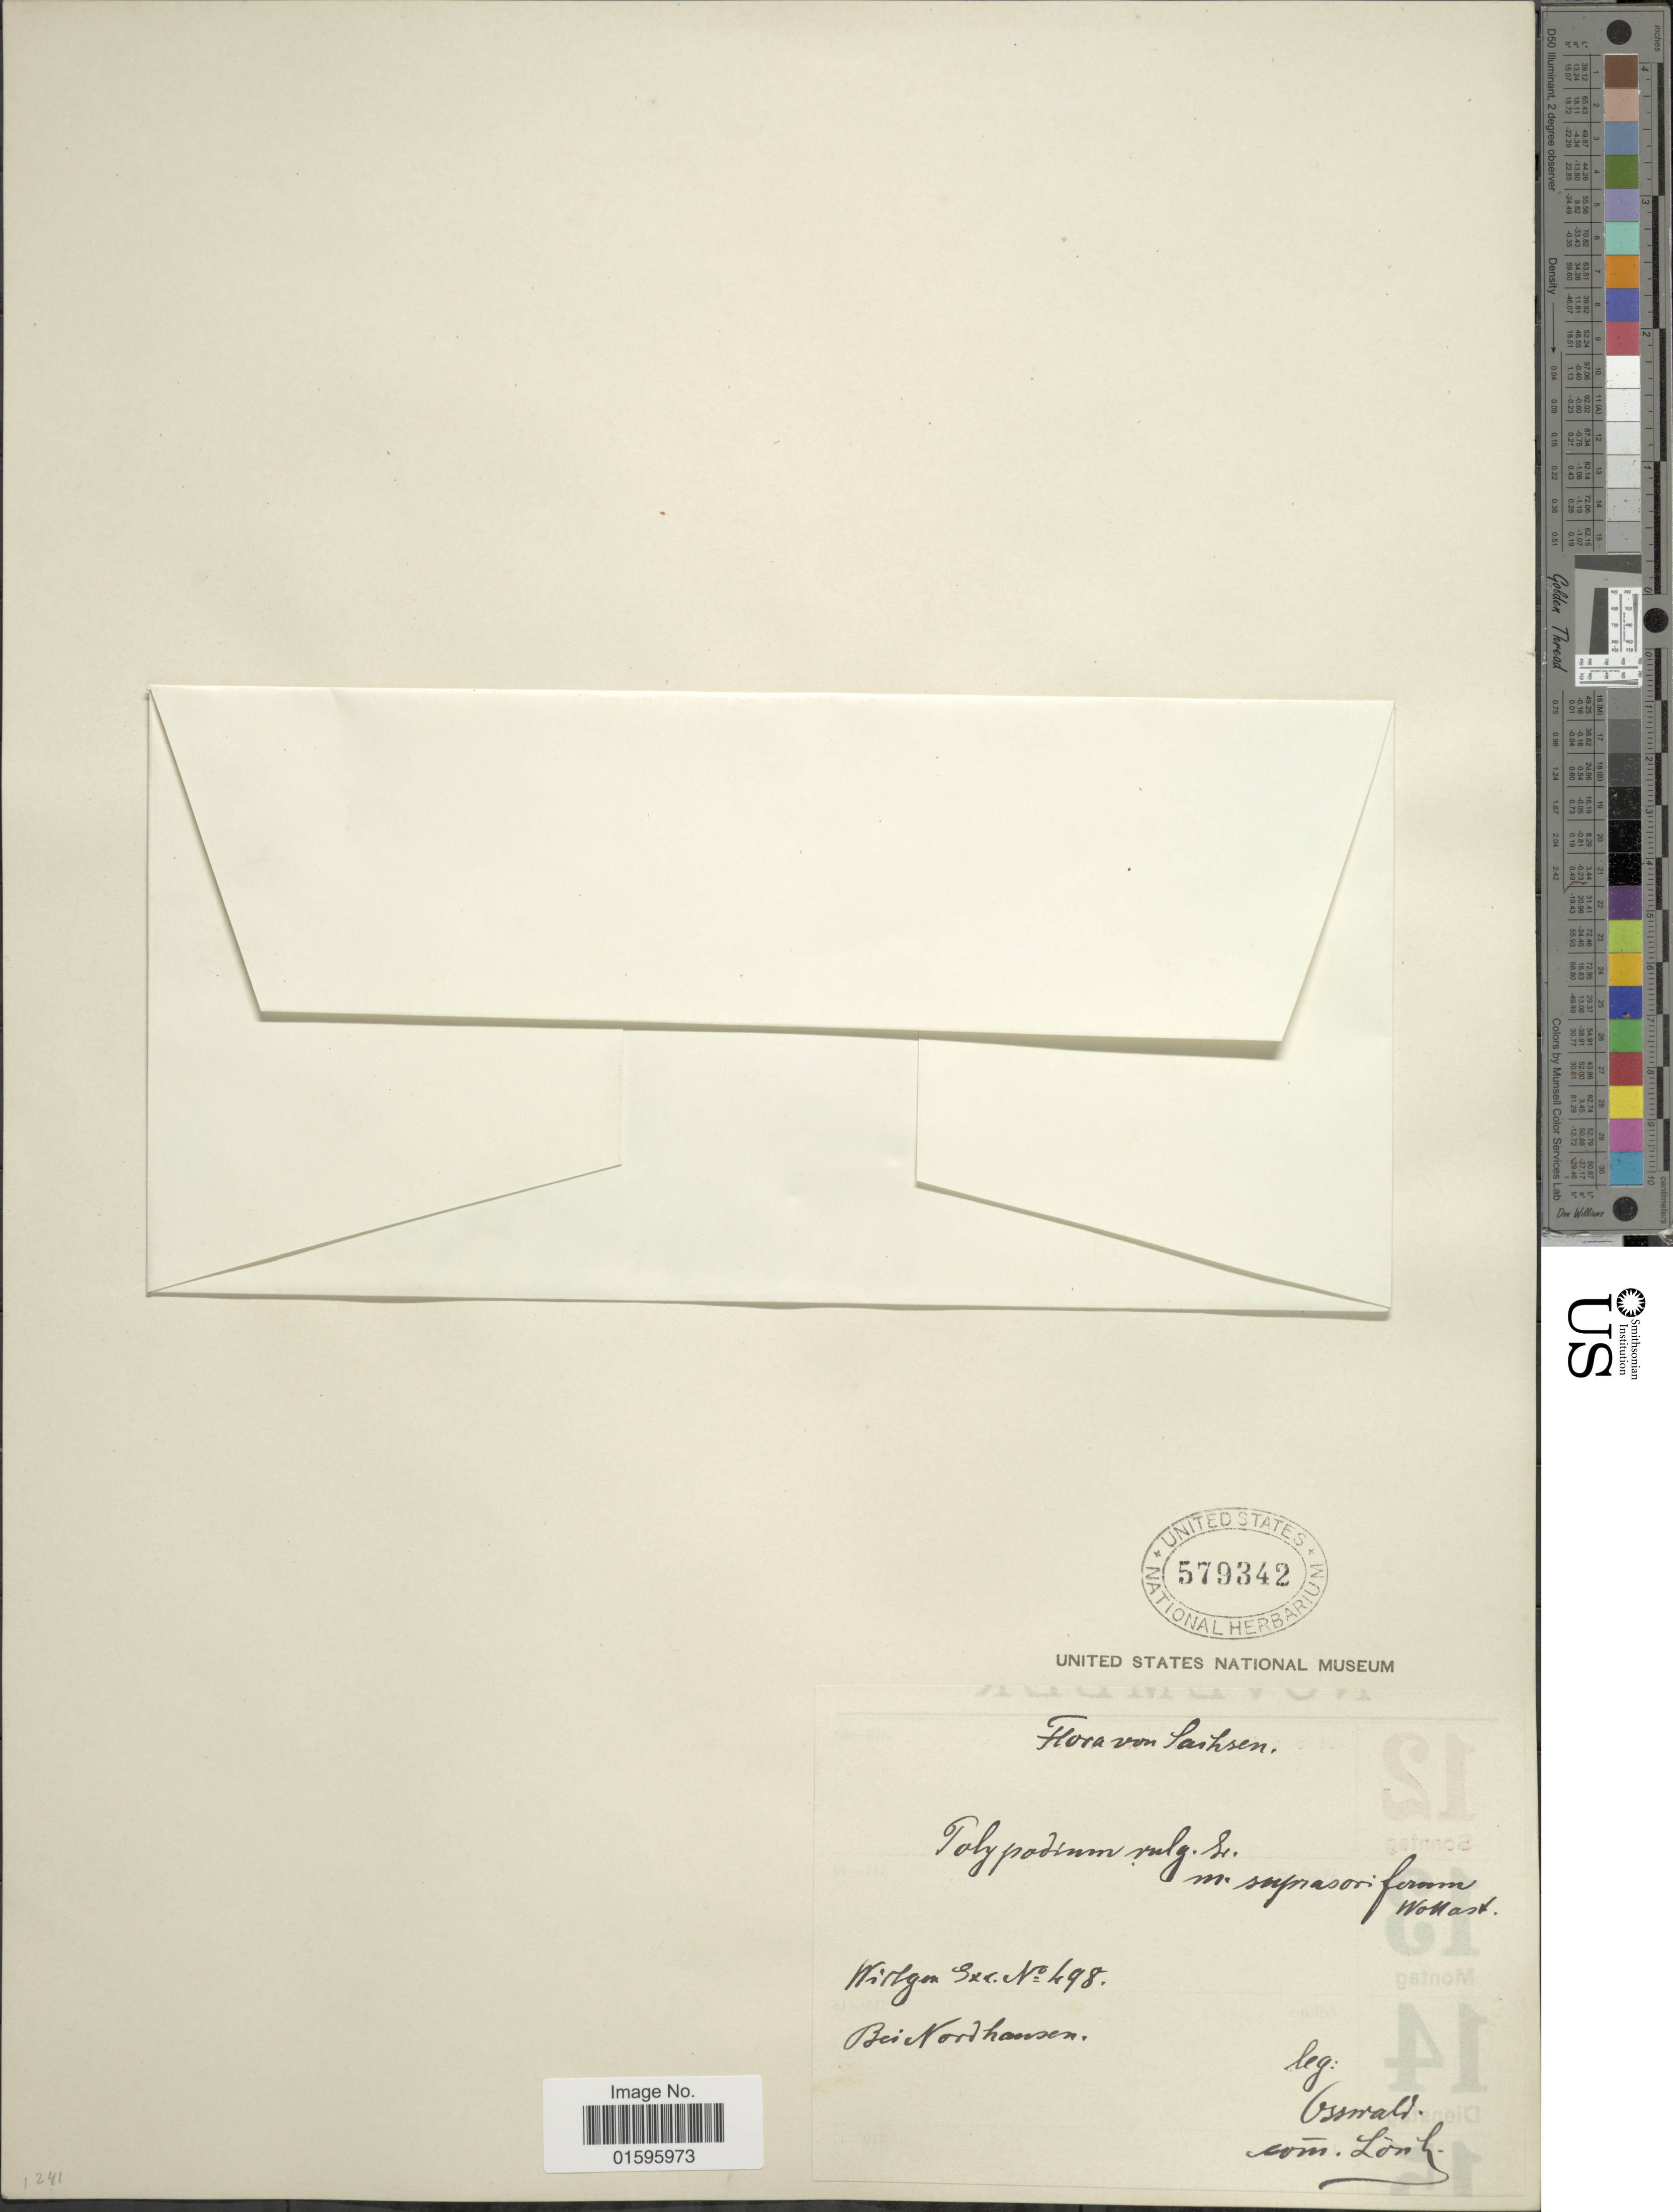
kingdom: Plantae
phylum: Tracheophyta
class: Polypodiopsida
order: Polypodiales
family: Polypodiaceae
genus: Polypodium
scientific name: Polypodium vulgare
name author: L.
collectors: Oswald & S. Wirtgen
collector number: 498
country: Germany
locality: Saihsen, bei Nordhausen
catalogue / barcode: US 579342